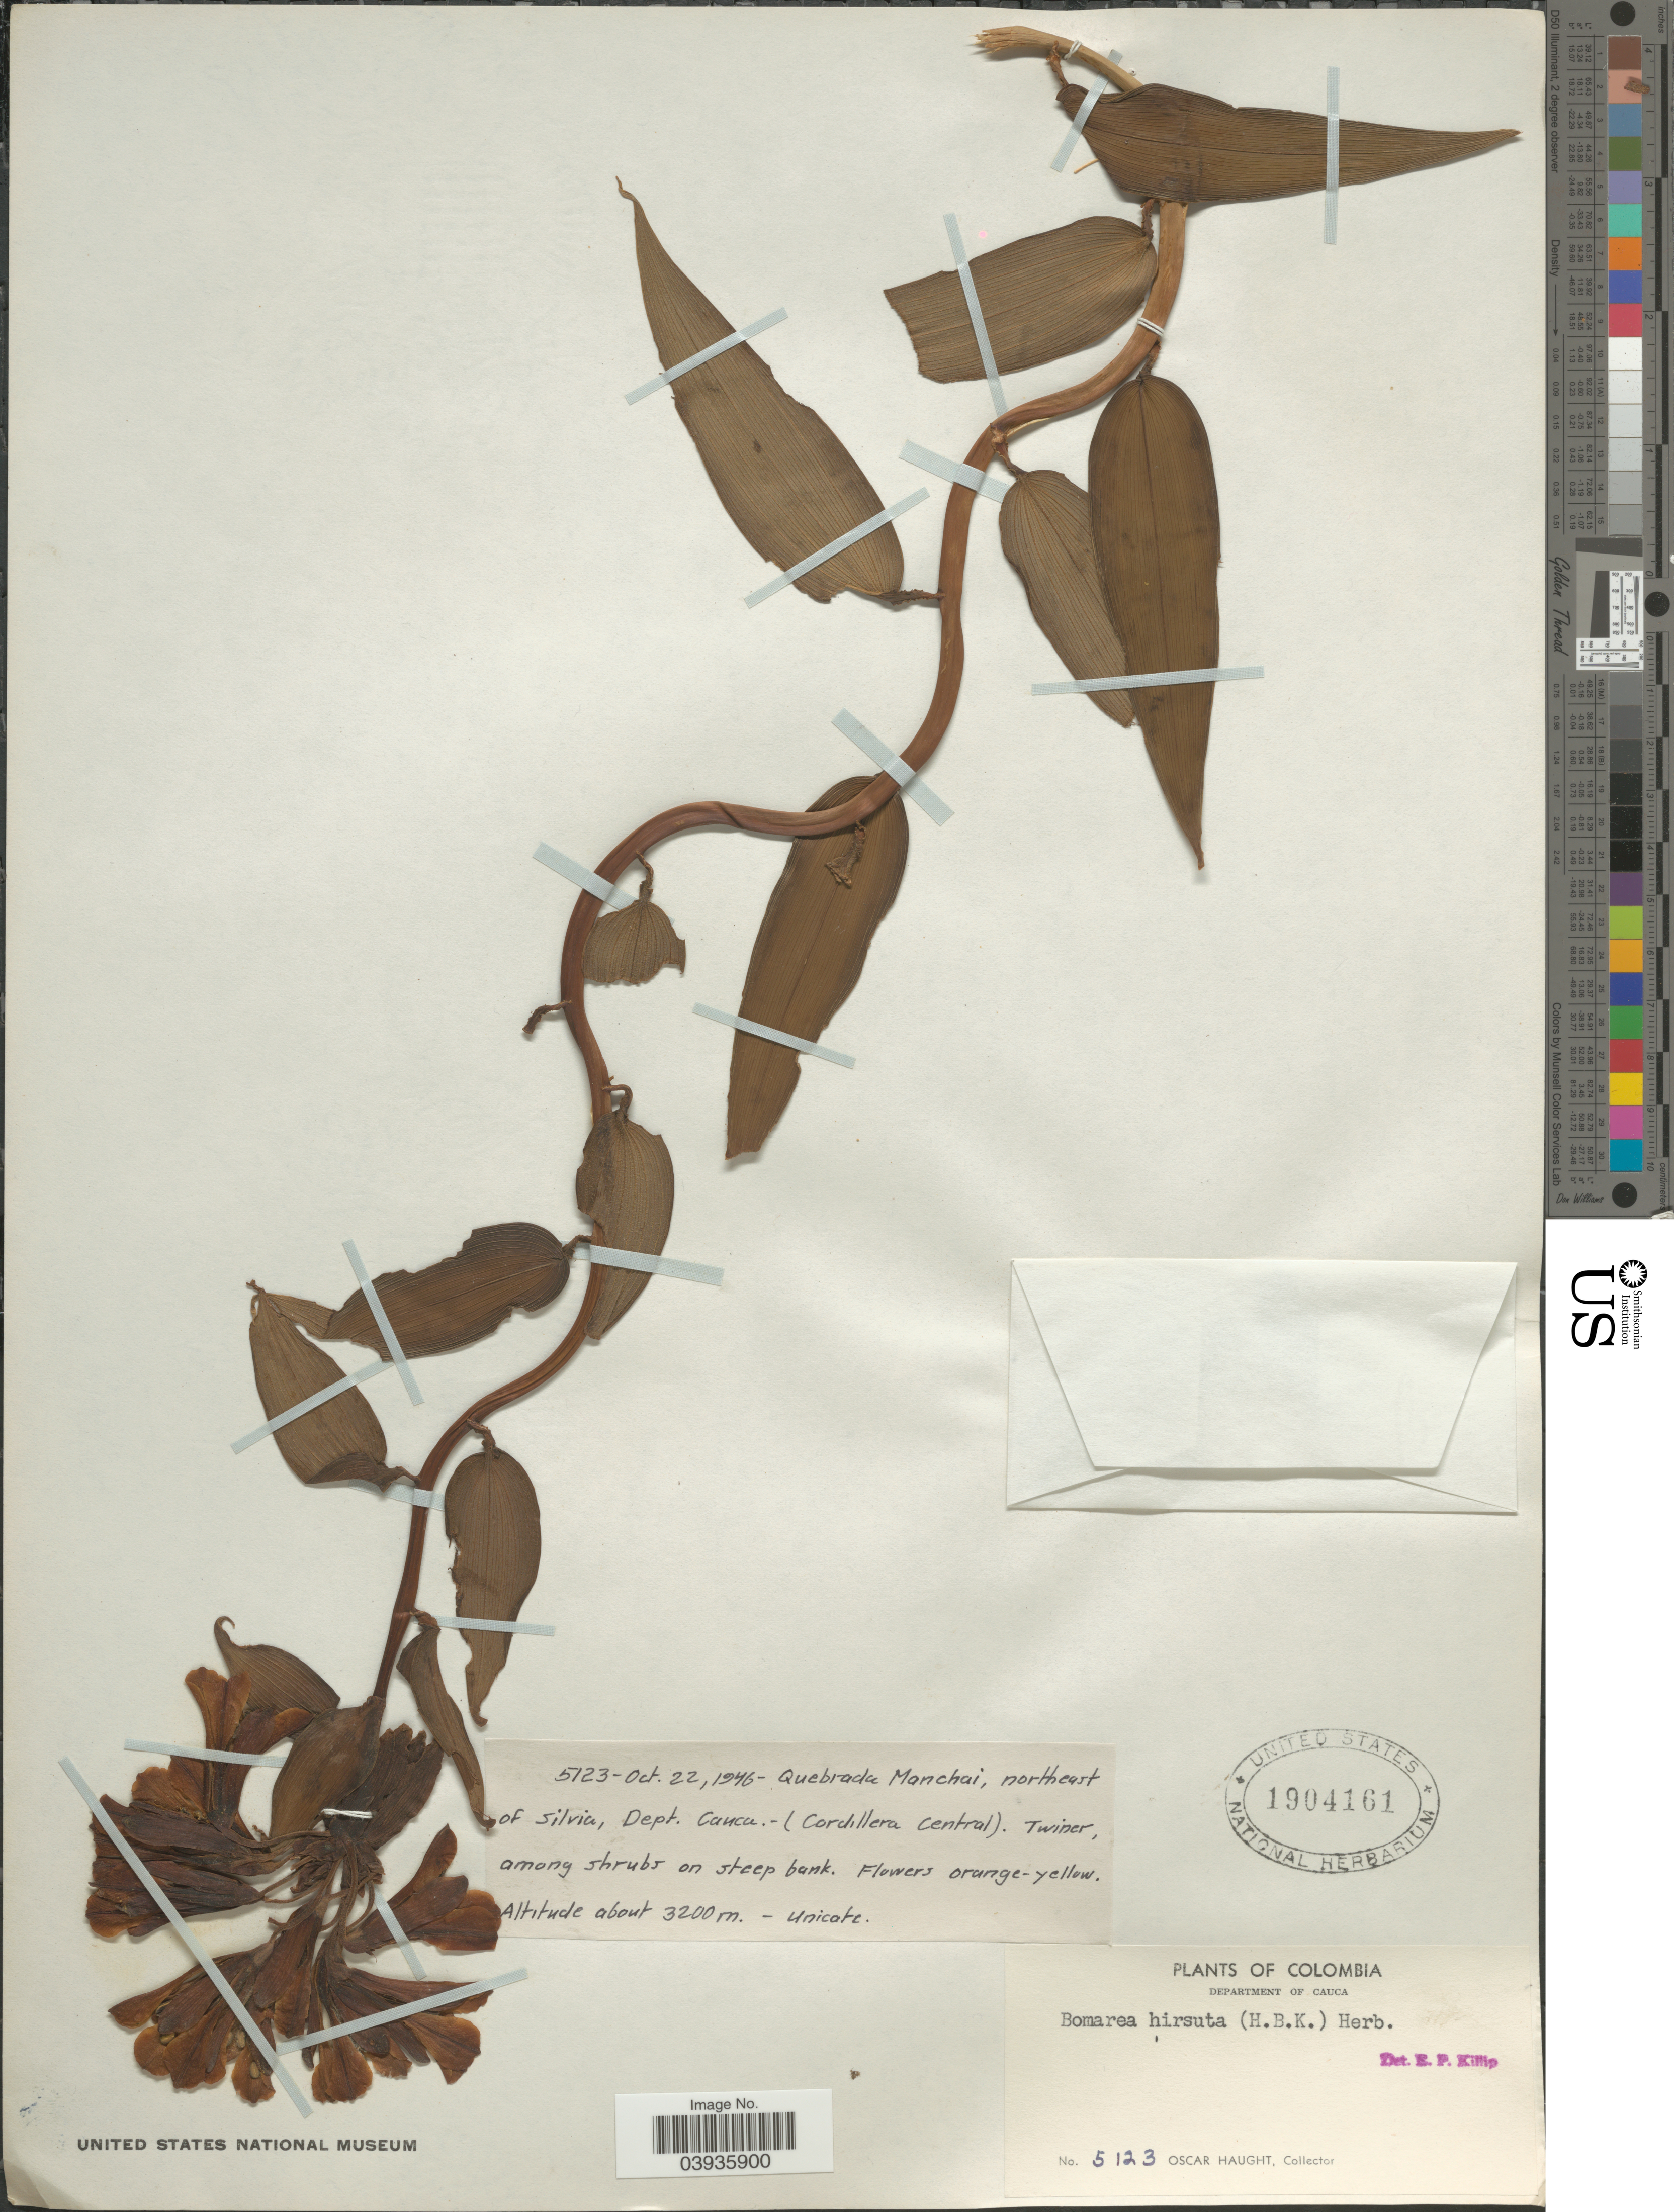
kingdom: Plantae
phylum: Tracheophyta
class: Liliopsida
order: Liliales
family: Alstroemeriaceae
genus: Bomarea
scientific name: Bomarea hirsuta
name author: (Kunth) Herb.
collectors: O. L. Haught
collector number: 5123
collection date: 1946-10-22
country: Colombia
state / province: Cauca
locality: Quebrada Manchai, northeast of Silvia, Dept. Cauca.-(Cordillera Central). Department of Cauca.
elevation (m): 3200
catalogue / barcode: US 1904161